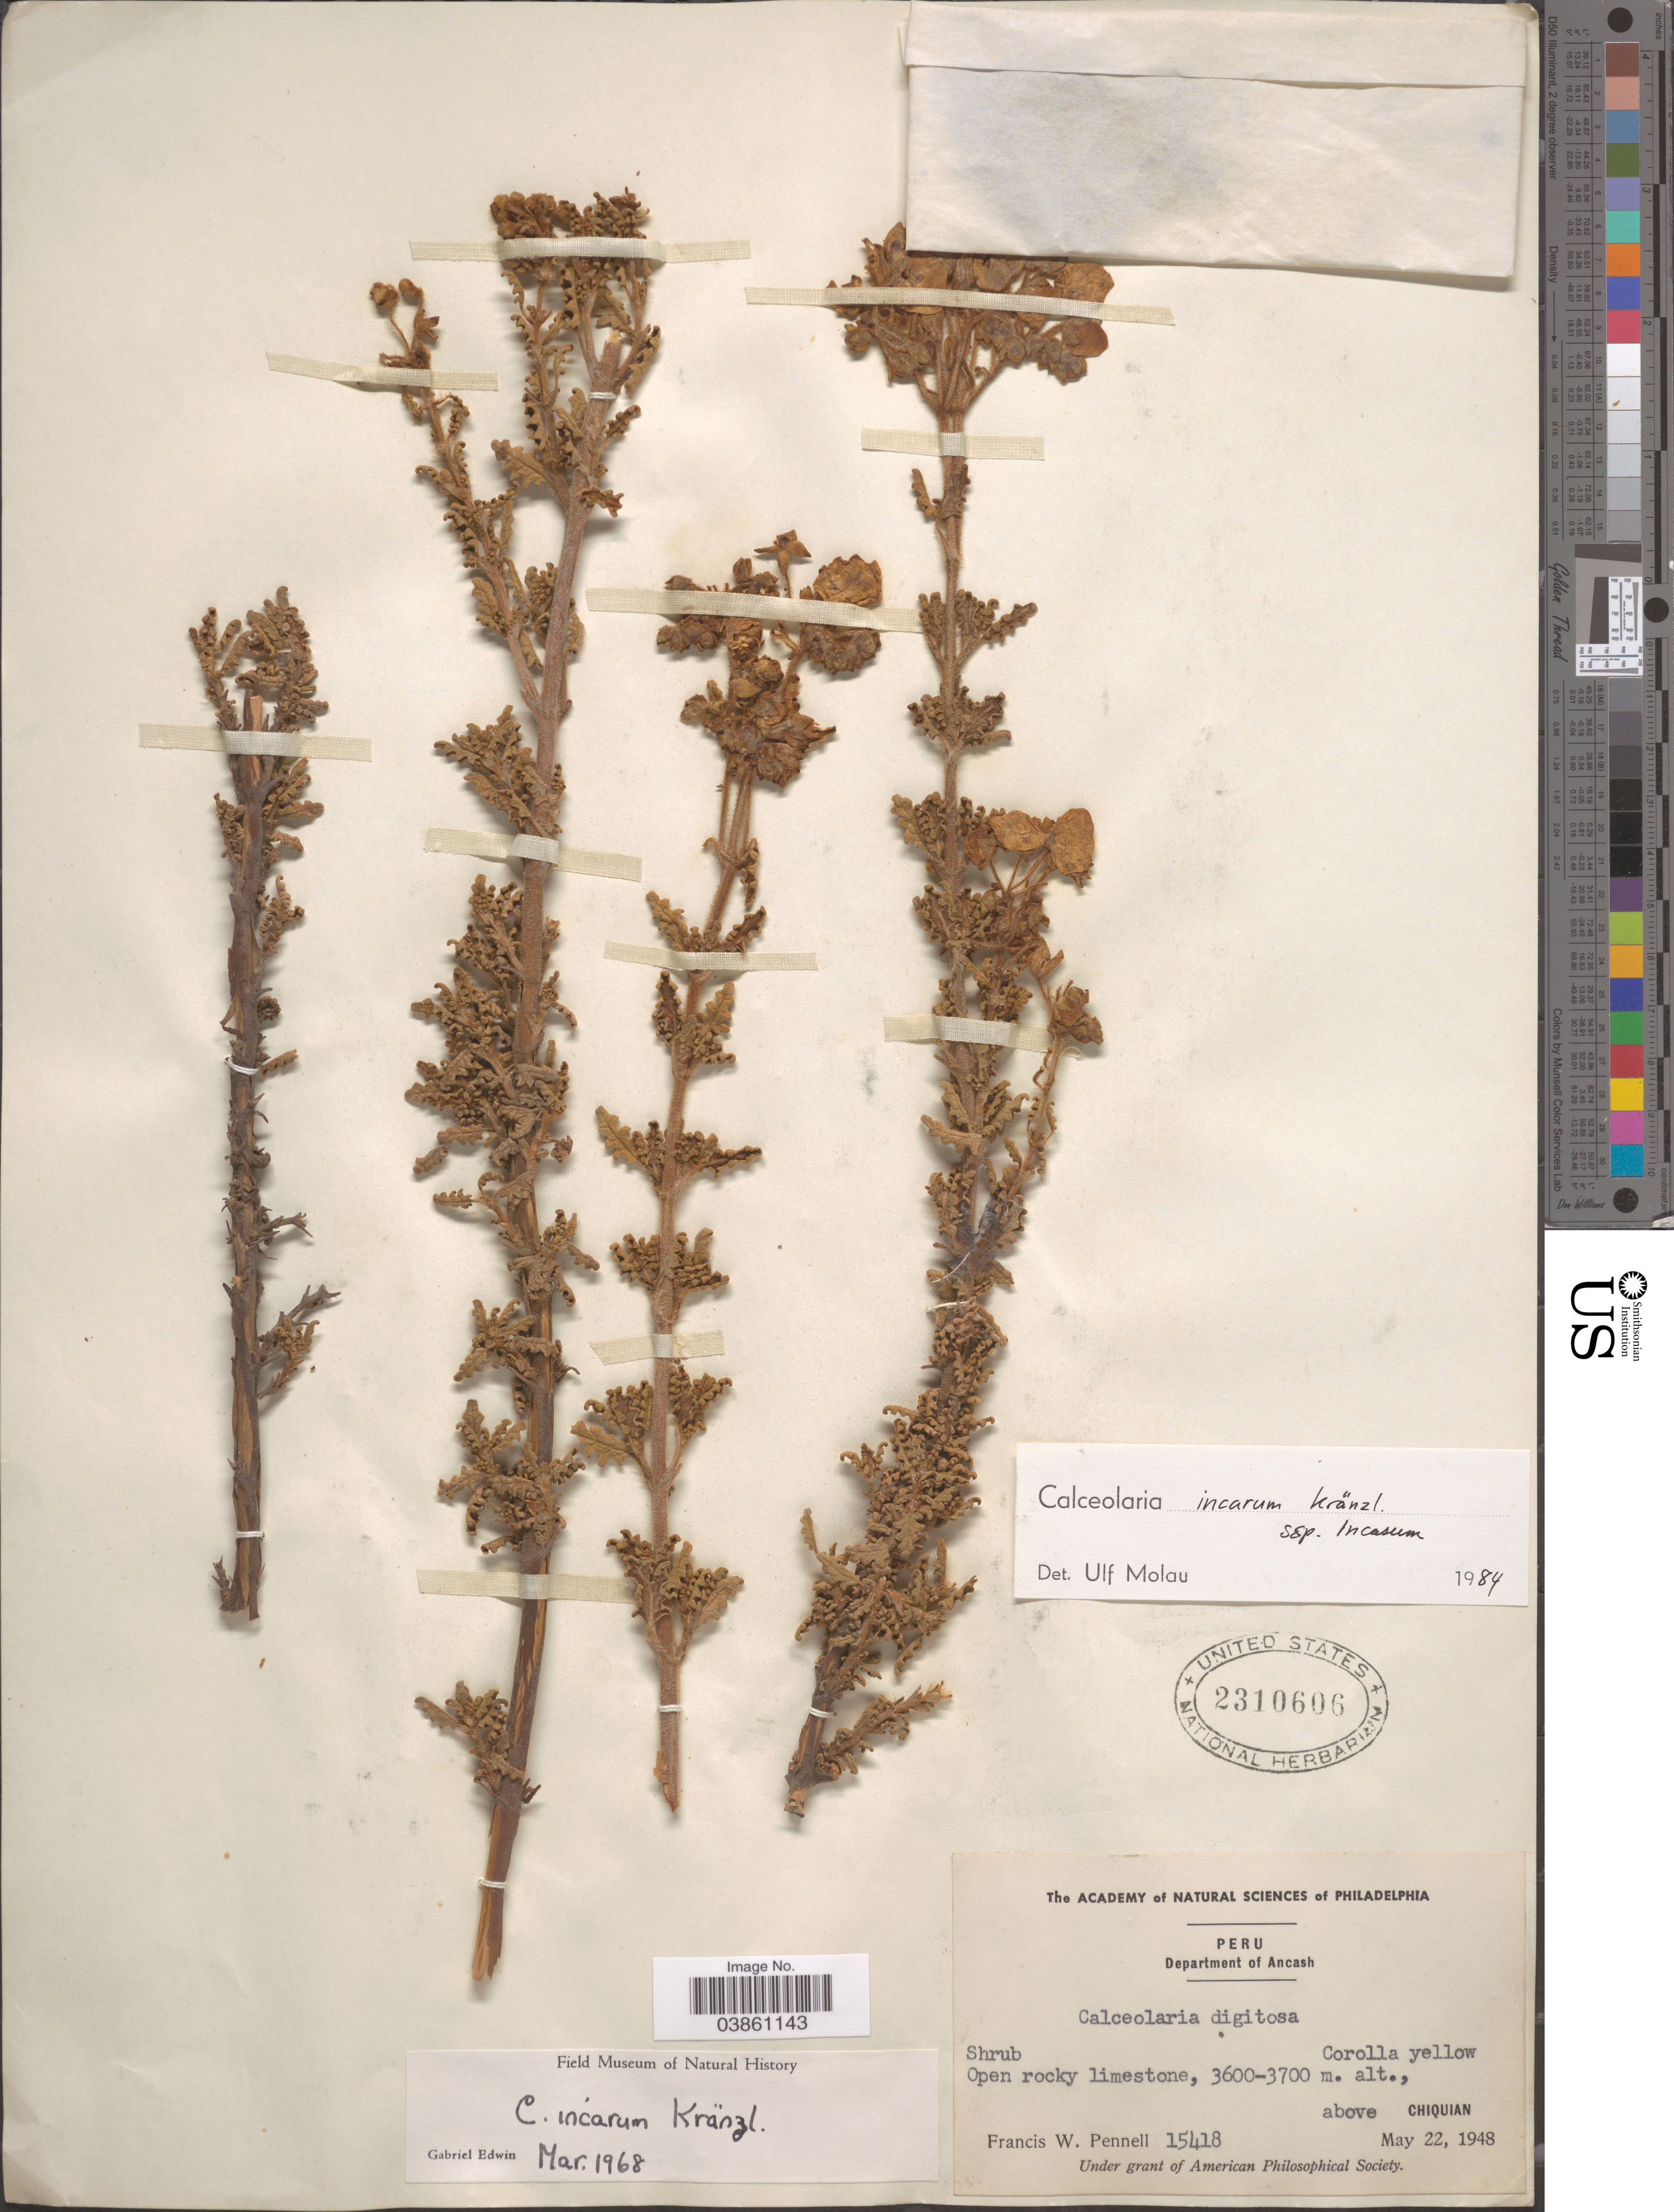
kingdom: Plantae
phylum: Tracheophyta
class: Magnoliopsida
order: Lamiales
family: Calceolariaceae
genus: Calceolaria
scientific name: Calceolaria incarum subsp. incarum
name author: Kraenzl.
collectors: F. W. Pennell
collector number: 15418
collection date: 1948-05-22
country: Peru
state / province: Ancash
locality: Department of Ancash. Above Chiquian.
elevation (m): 3600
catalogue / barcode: US 2310606